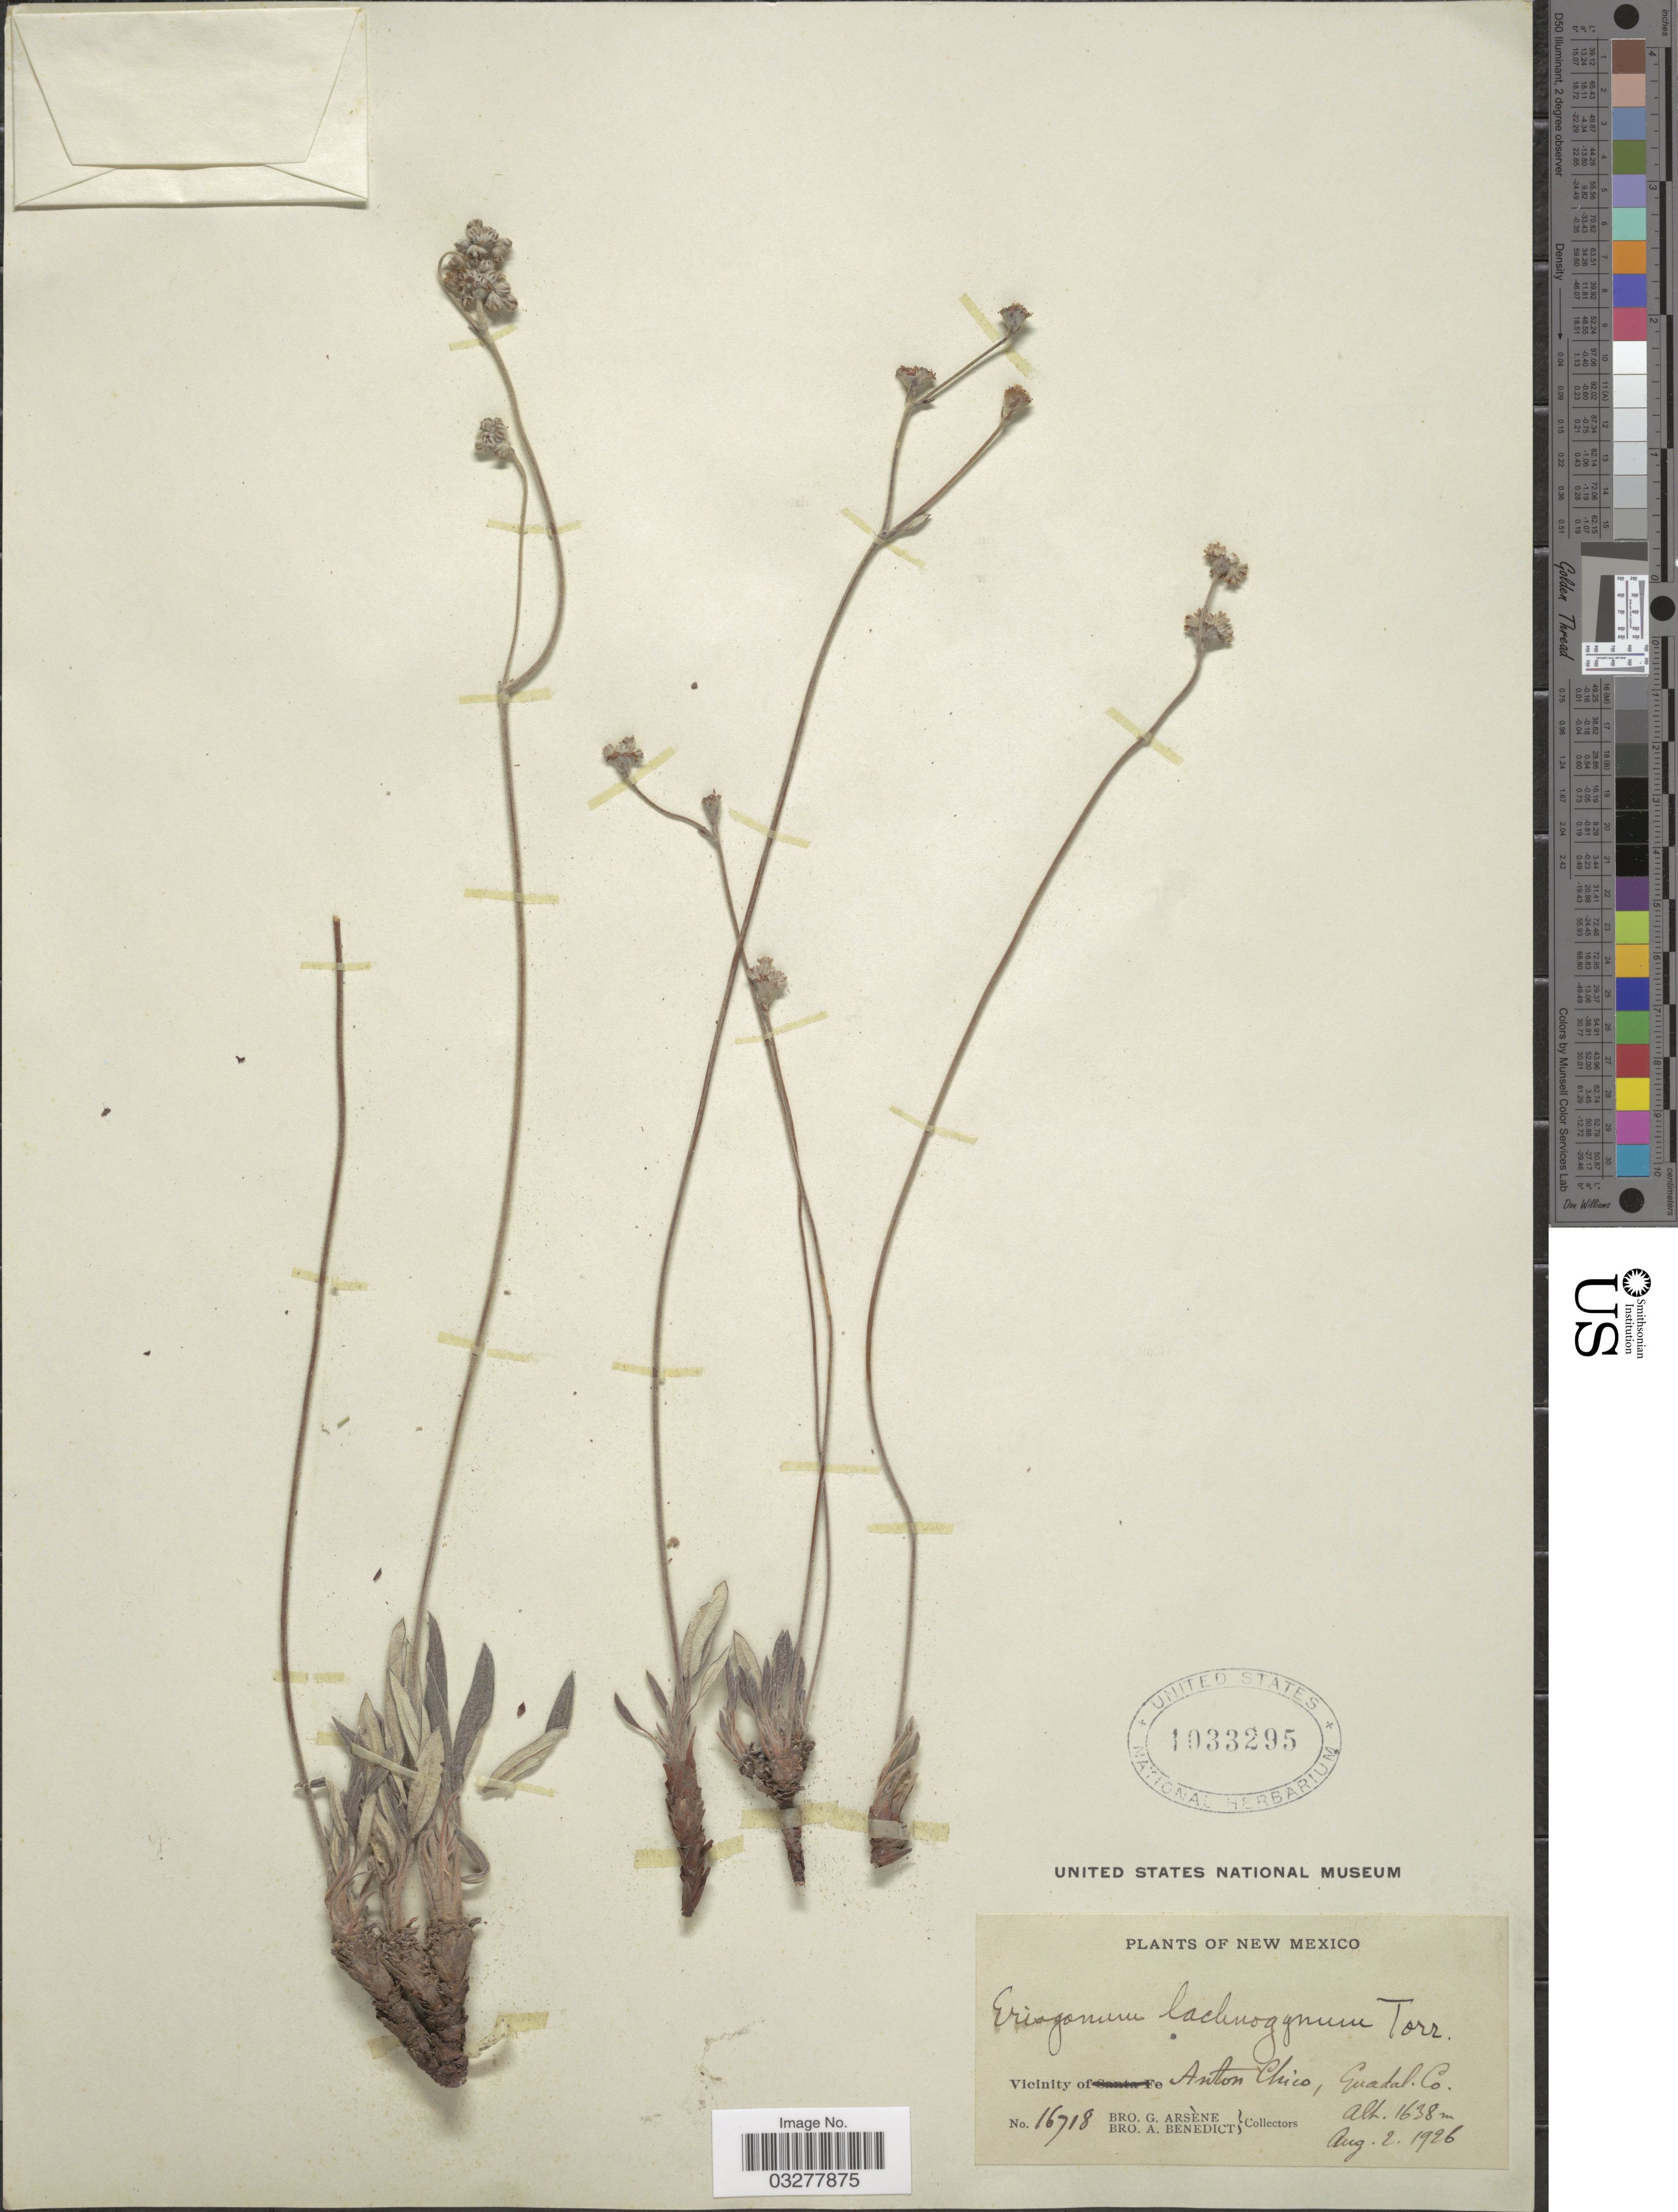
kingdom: Plantae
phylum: Tracheophyta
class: Magnoliopsida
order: Caryophyllales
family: Polygonaceae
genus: Eriogonum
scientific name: Eriogonum lachnogynum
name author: Torr. ex Benth.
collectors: Bro. G. Arsène & Bro. A. Benedict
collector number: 16718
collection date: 1926-08-02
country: United States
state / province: New Mexico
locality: Vicinity of Anton Chico, Guadal. Co.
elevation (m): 1638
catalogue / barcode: US 1033295